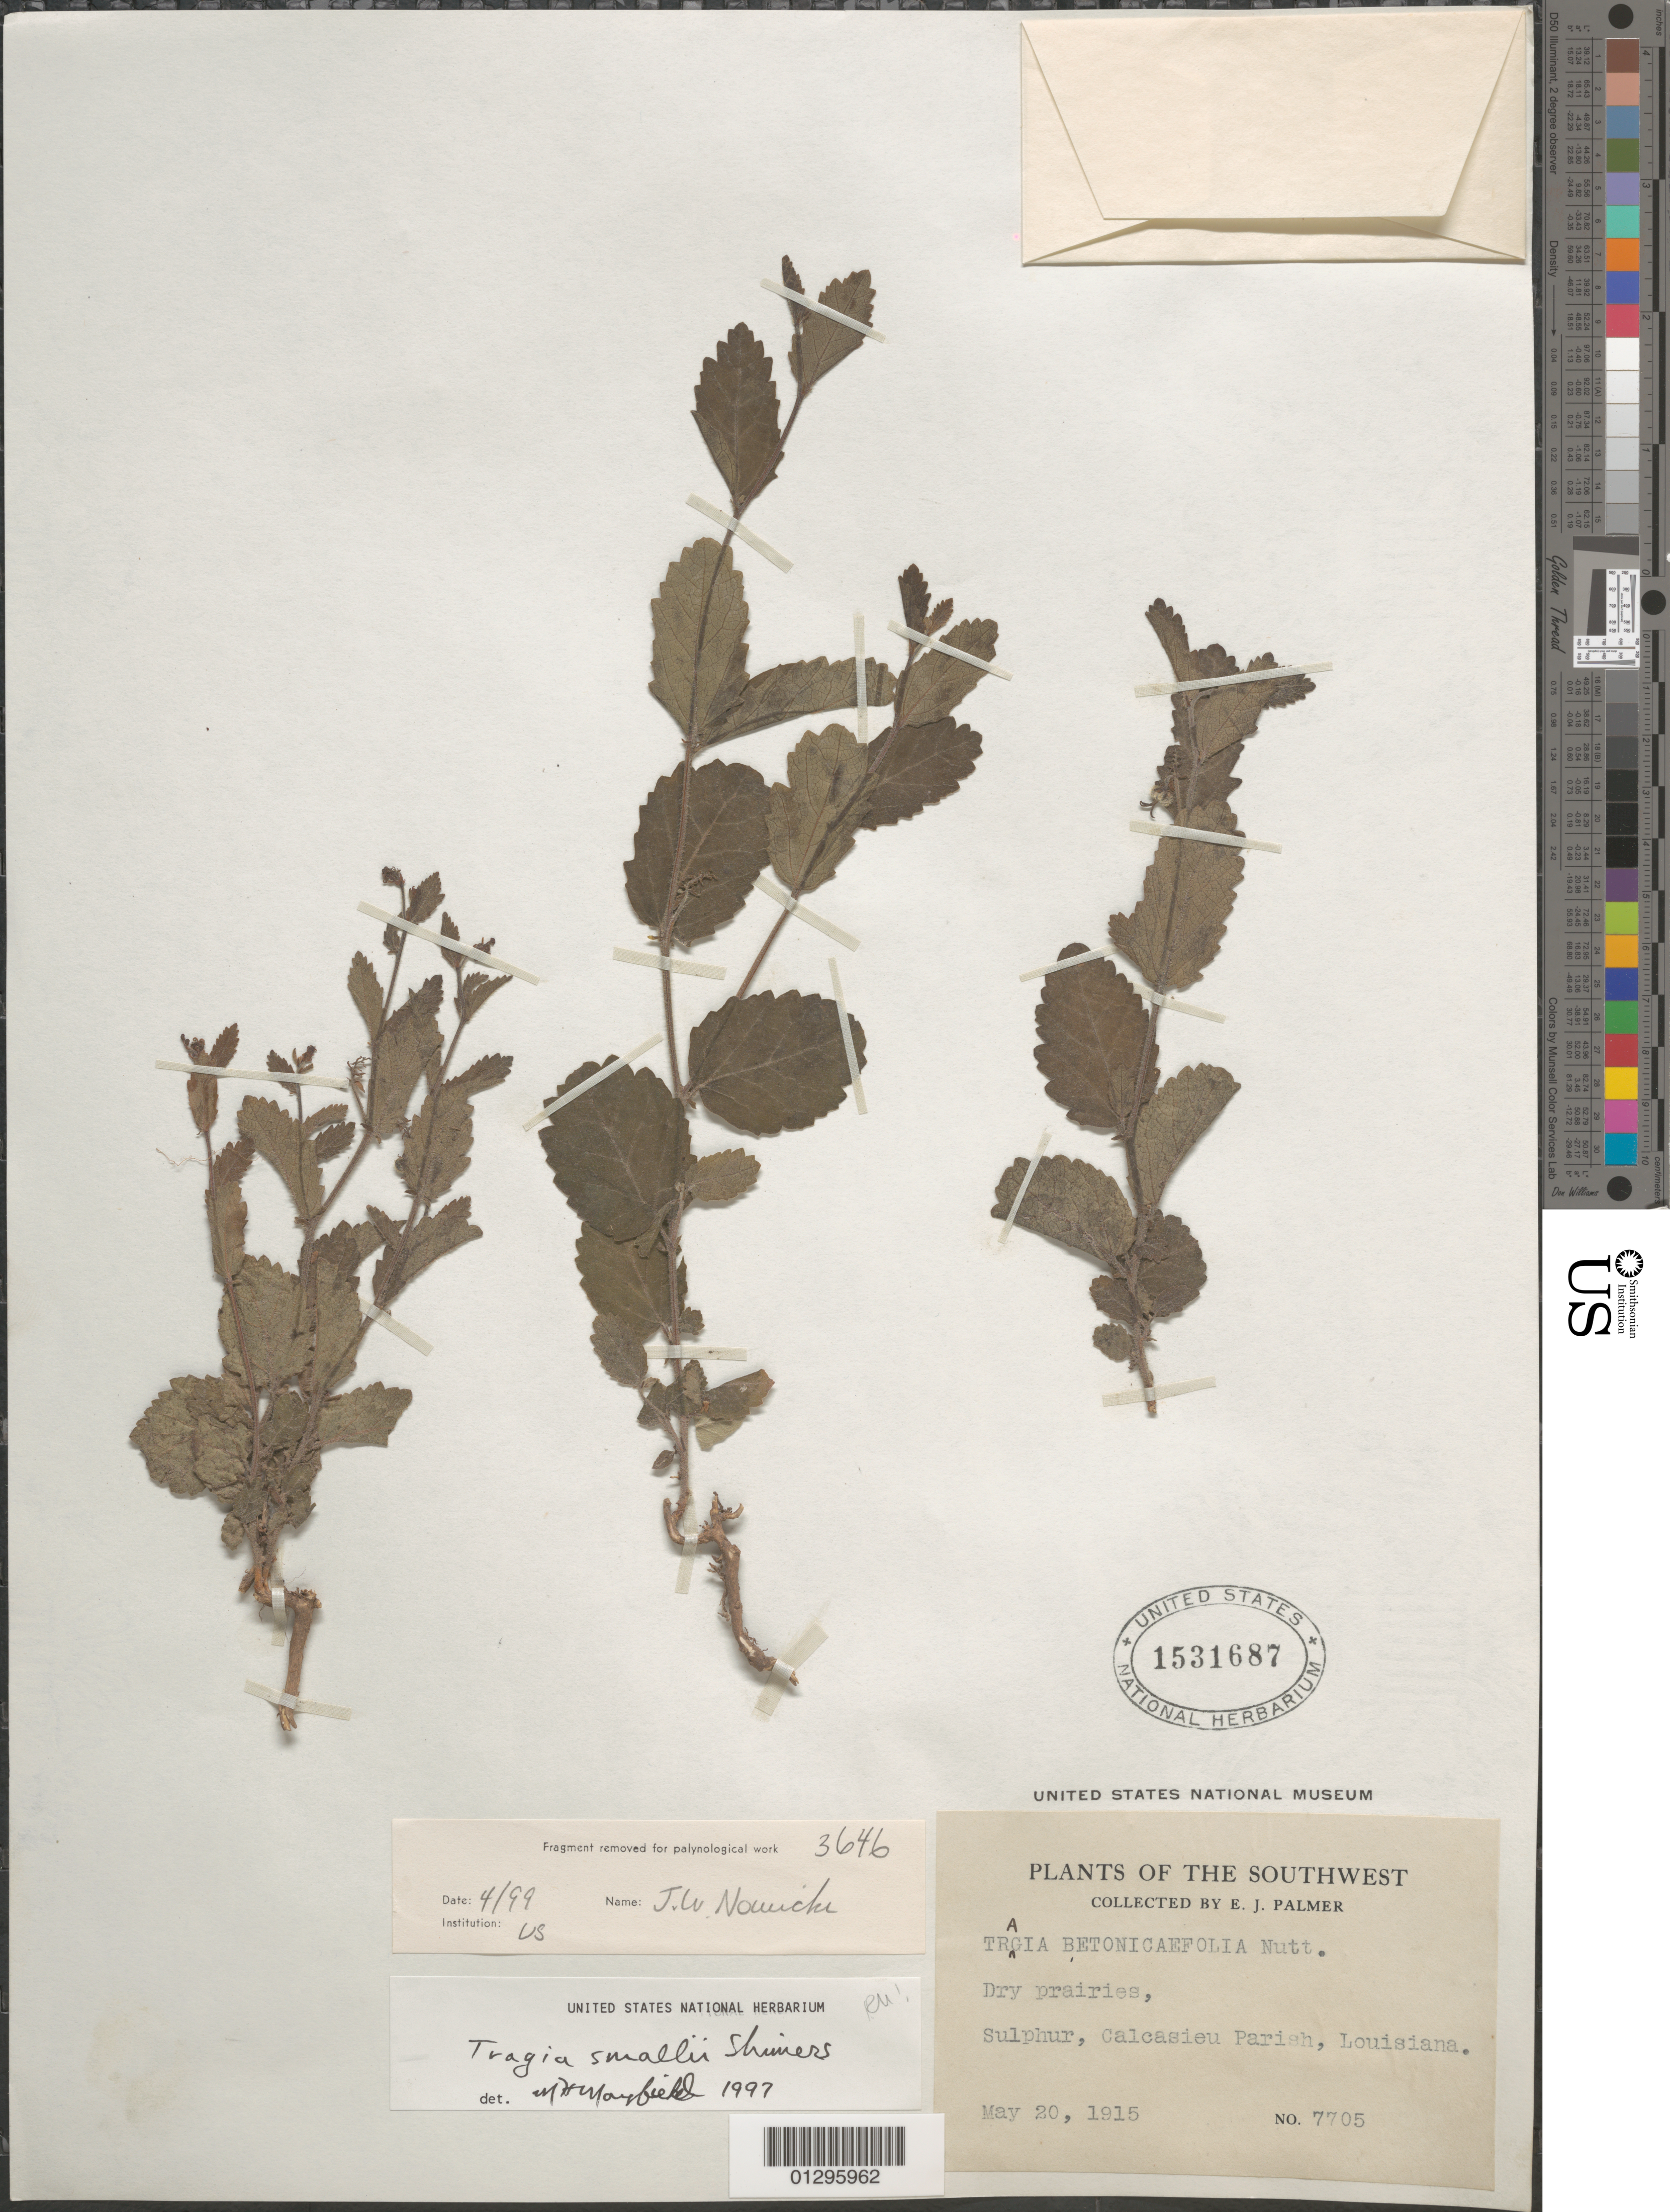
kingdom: Plantae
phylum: Tracheophyta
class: Magnoliopsida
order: Malpighiales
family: Euphorbiaceae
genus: Tragia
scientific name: Tragia smallii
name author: Shinners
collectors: E. J. Palmer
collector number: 7705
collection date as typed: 20 May 1915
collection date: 1915-05-20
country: United States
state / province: Louisiana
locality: Sulphur, Calcasieu Parish.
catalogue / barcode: US 1531687